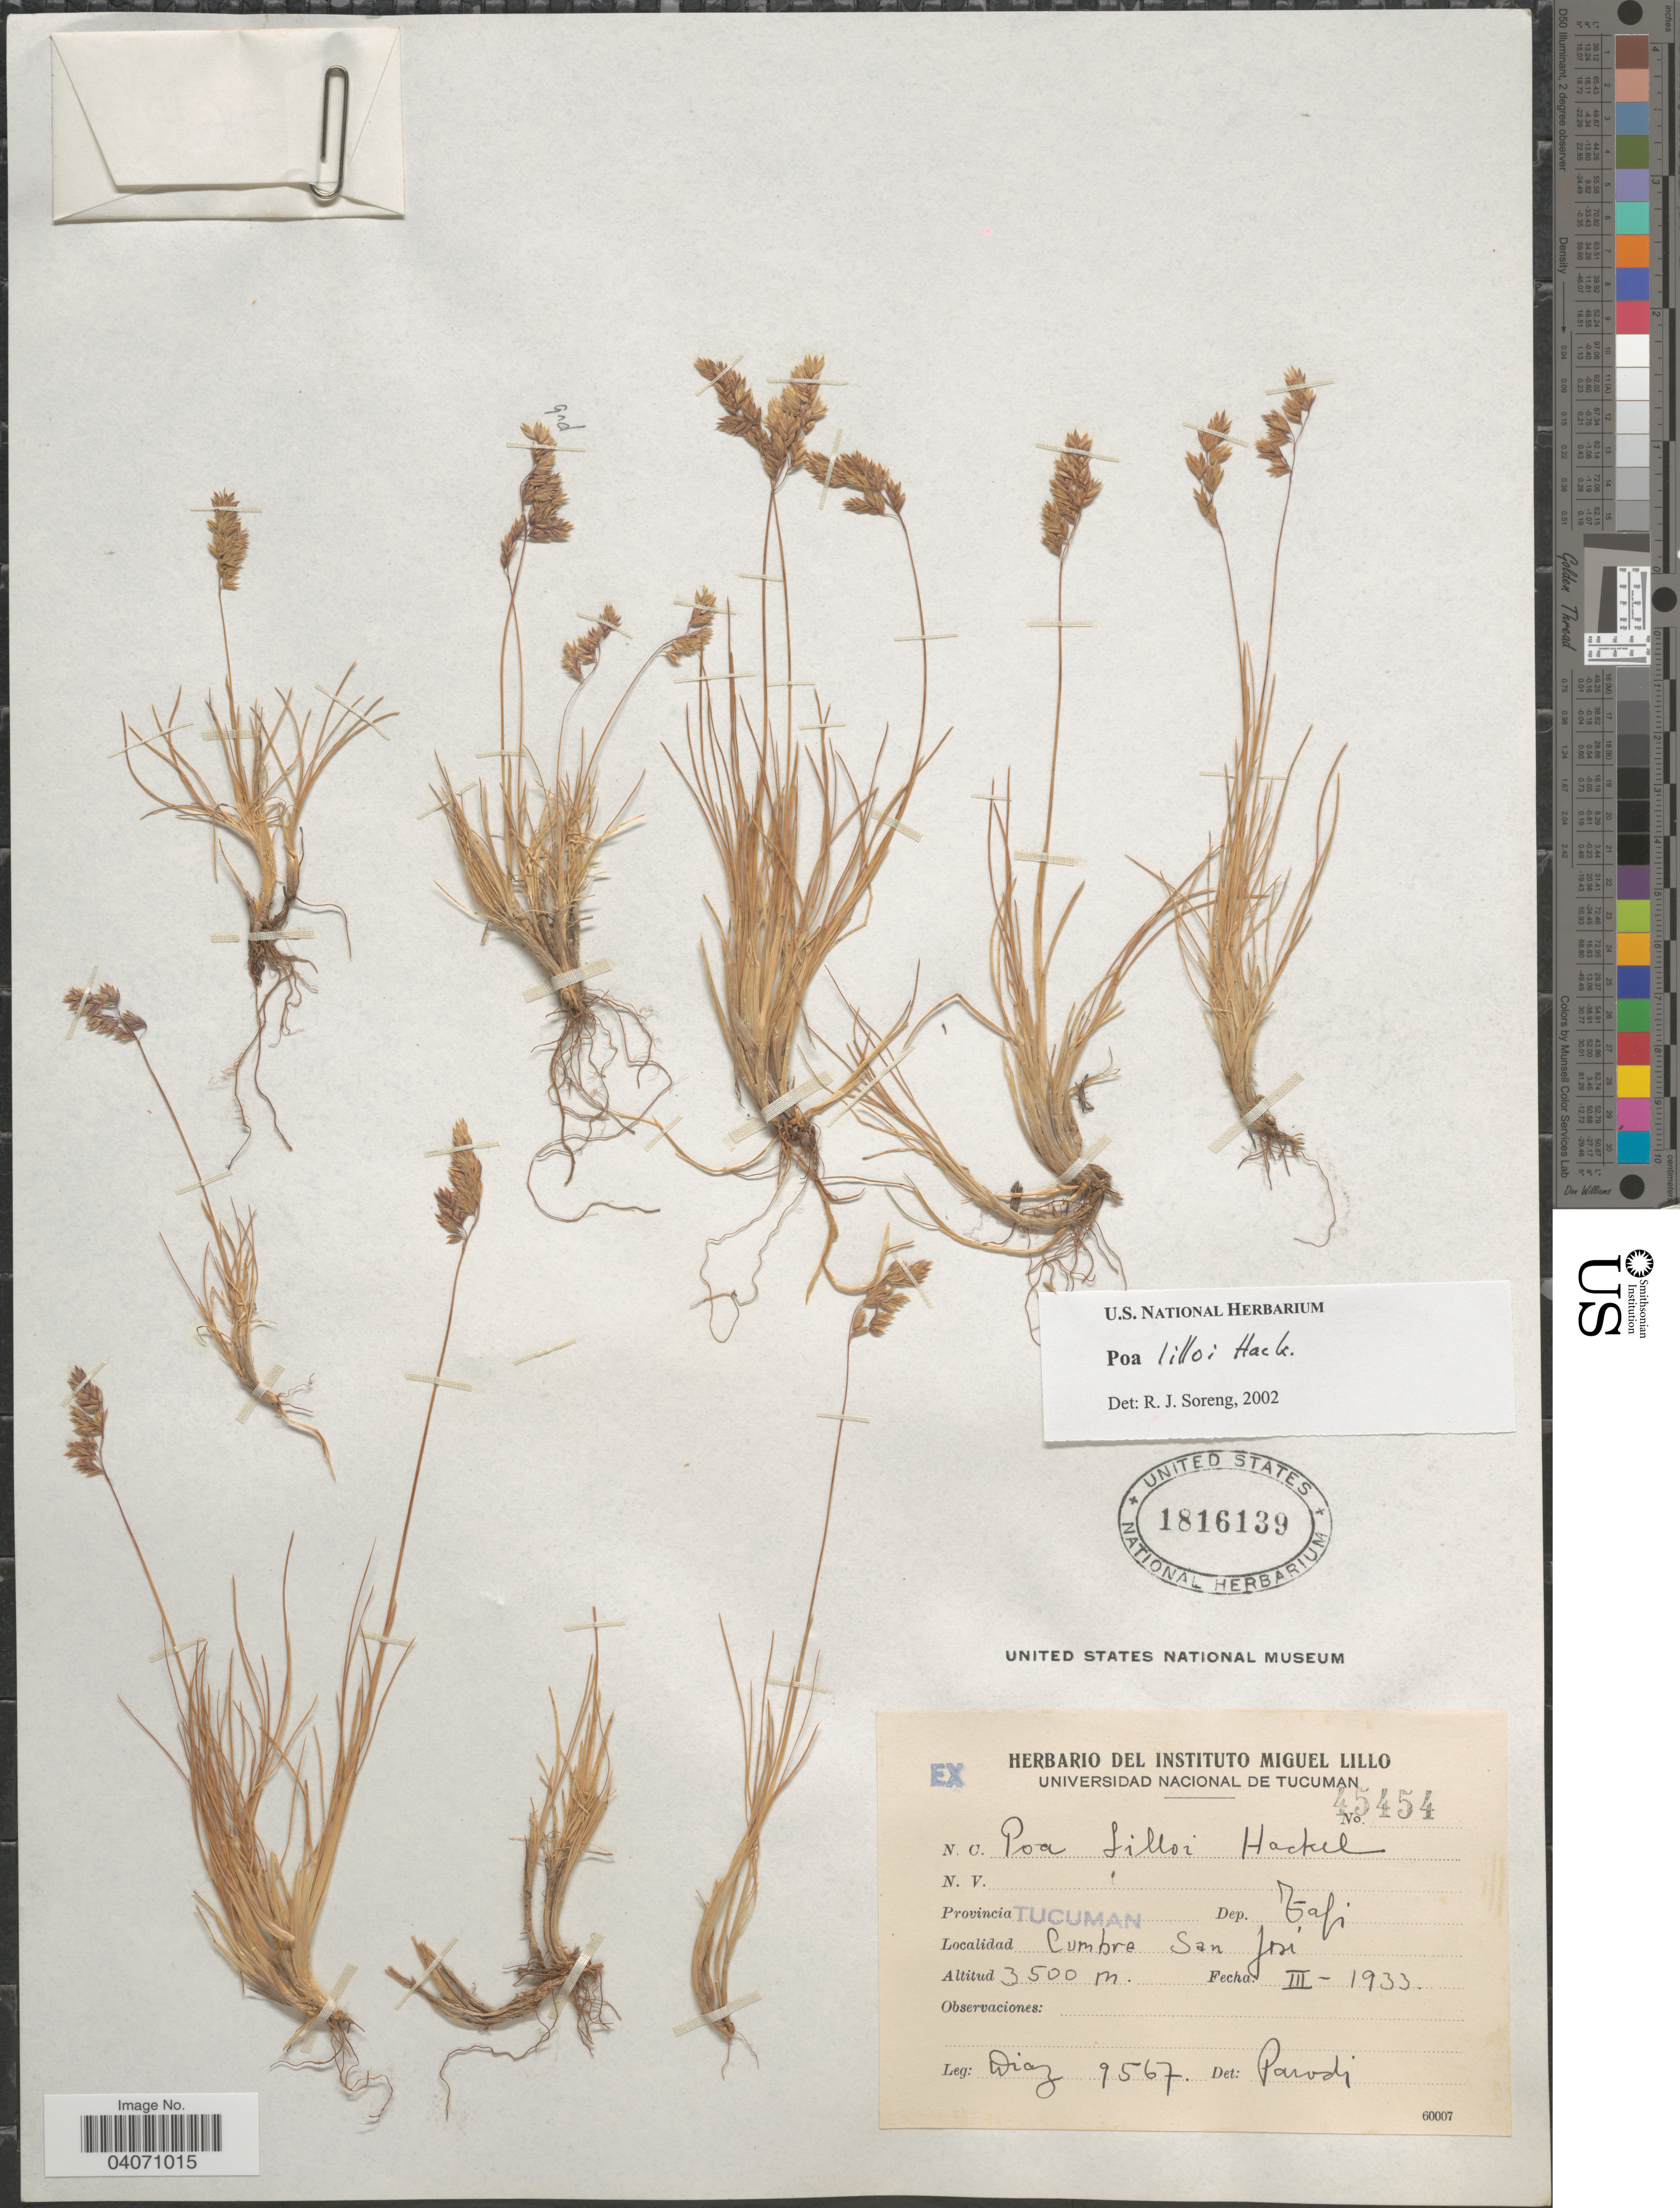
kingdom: Plantae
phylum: Tracheophyta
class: Liliopsida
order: Poales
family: Poaceae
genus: Poa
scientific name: Poa lilloi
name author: Hack.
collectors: Diaz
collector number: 9567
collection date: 1933-03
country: Argentina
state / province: Tucuman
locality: Dep. Tafi. Cumbre San José.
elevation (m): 3500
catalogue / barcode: US 1816139